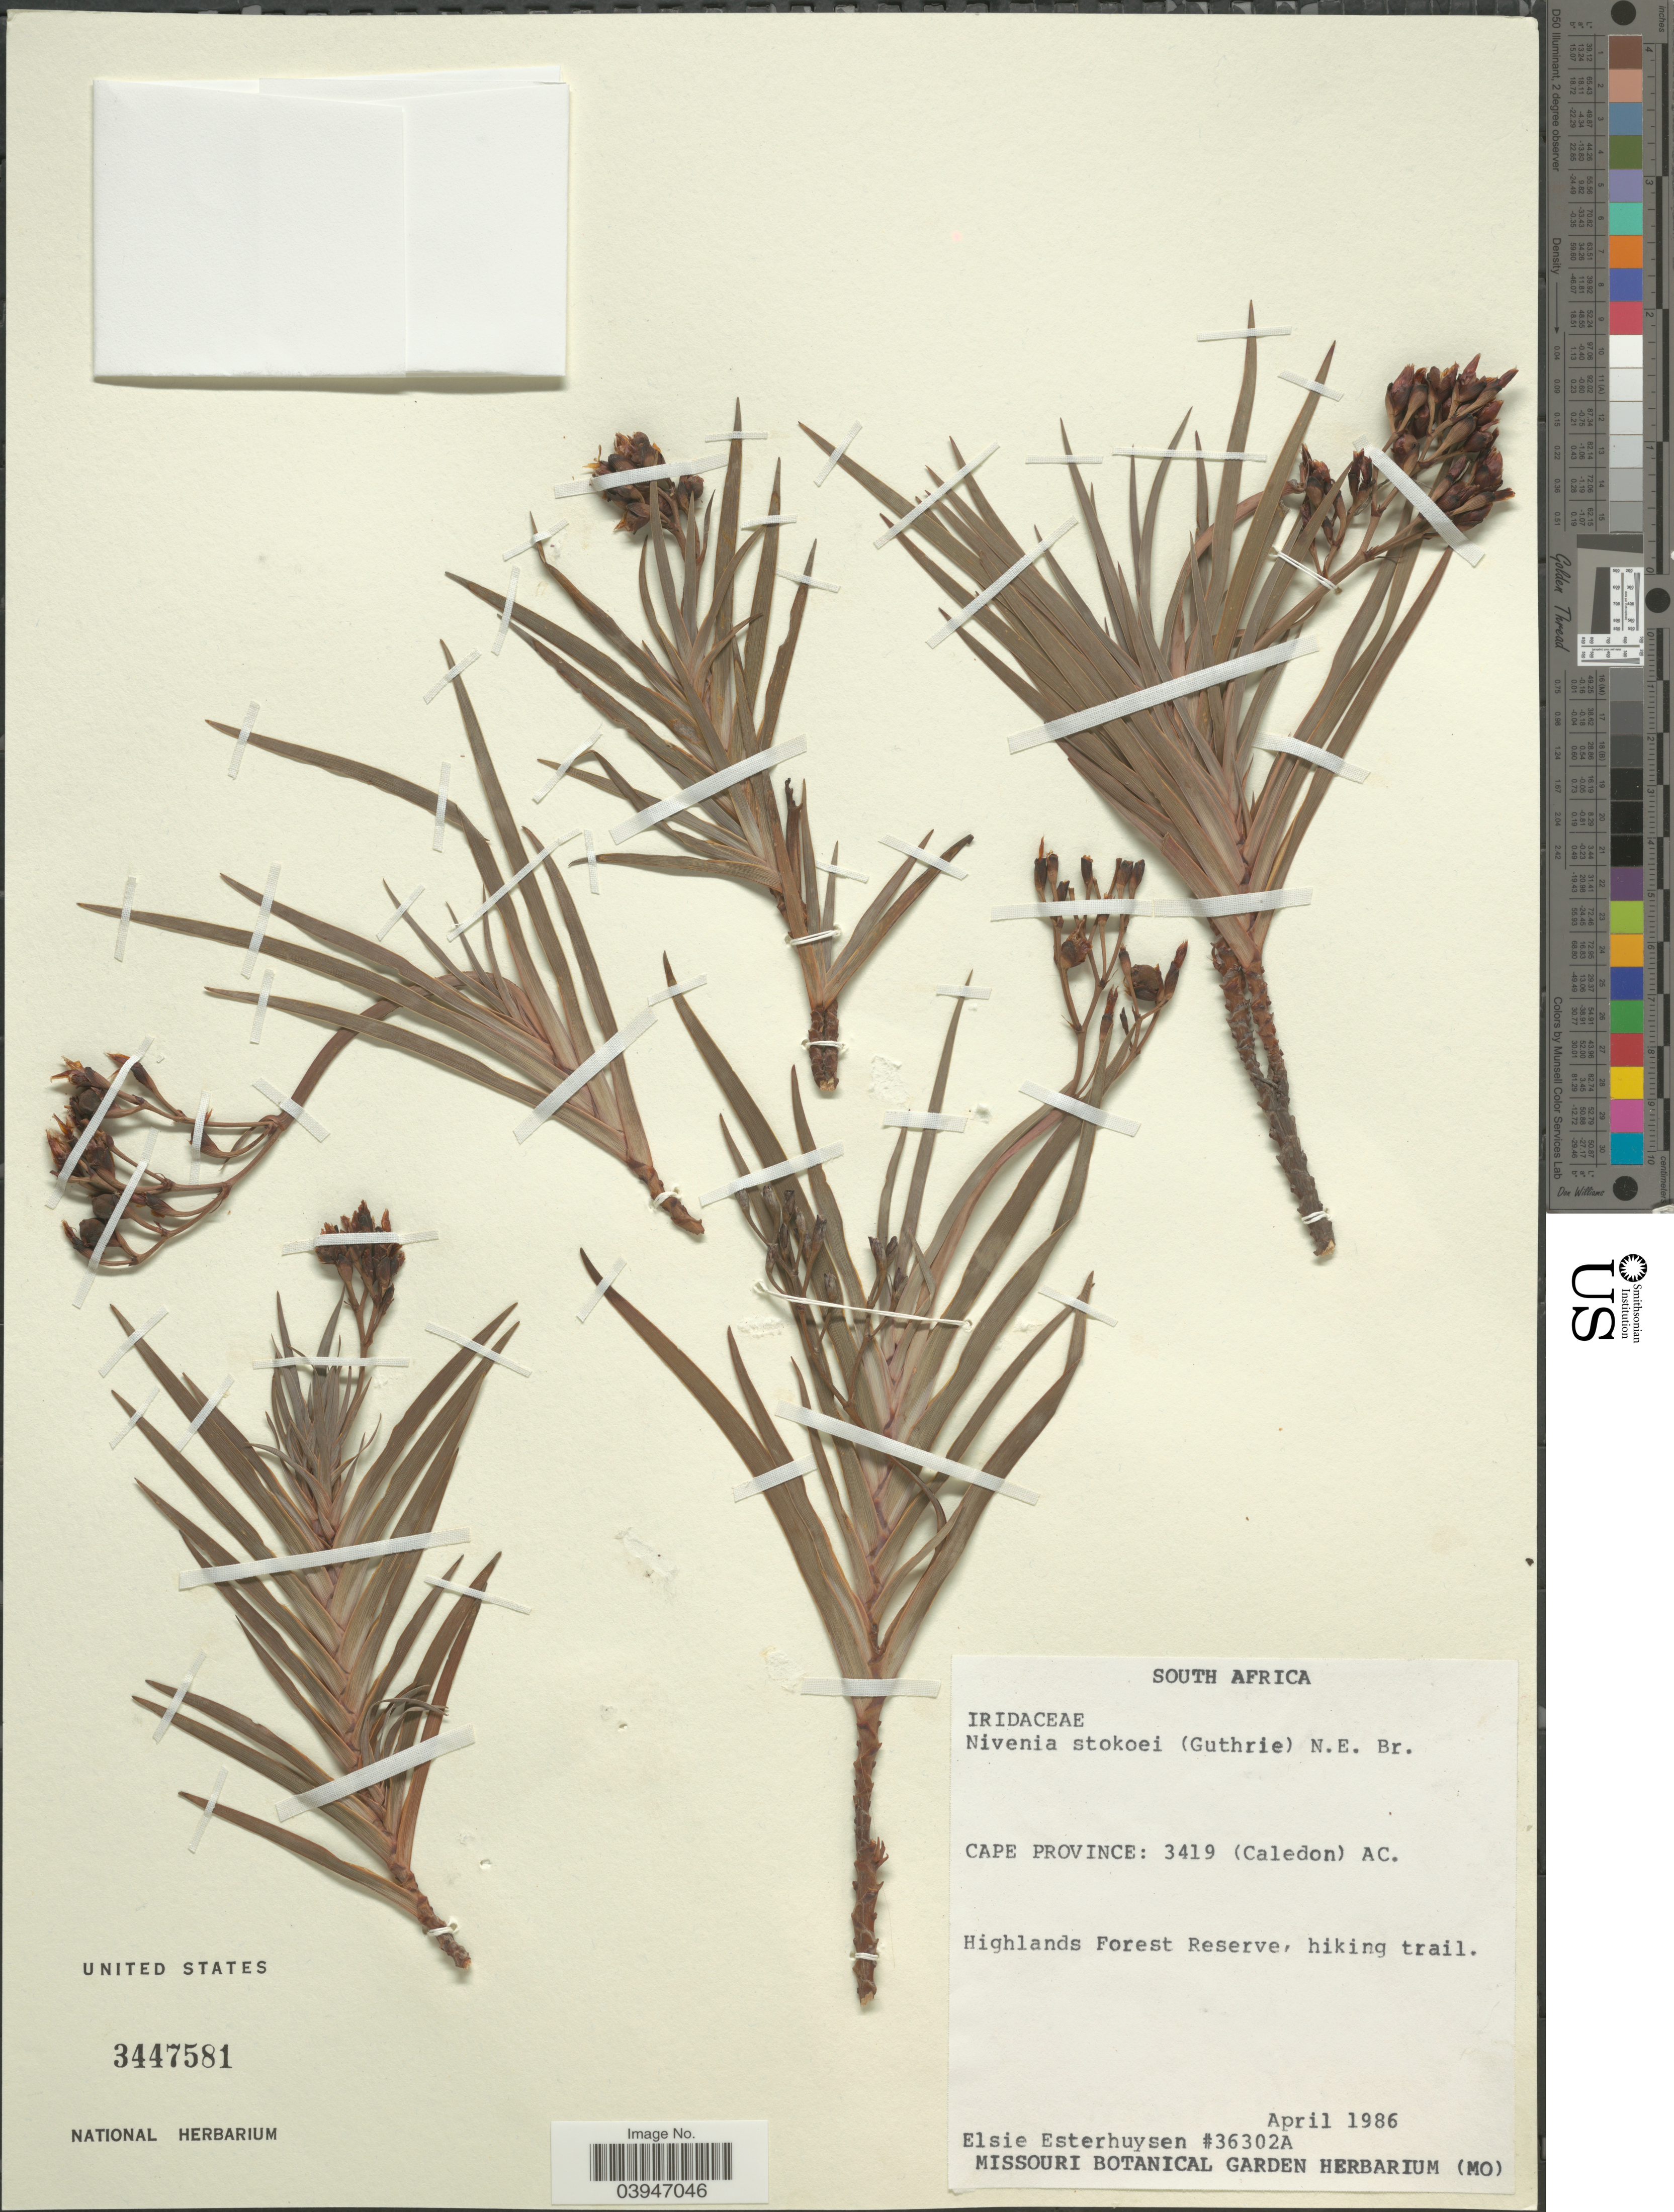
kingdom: Plantae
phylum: Tracheophyta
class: Liliopsida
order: Asparagales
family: Iridaceae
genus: Nivenia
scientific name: Nivenia stokoei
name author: (L. Guthrie) N.E. Br.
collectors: E. E. Esterhuysen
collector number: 36302A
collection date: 1986-04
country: South Africa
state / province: Western Cape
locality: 3419 (Caledon) AC. Highland Forest Reserve, hiking trail.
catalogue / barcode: US 3447581